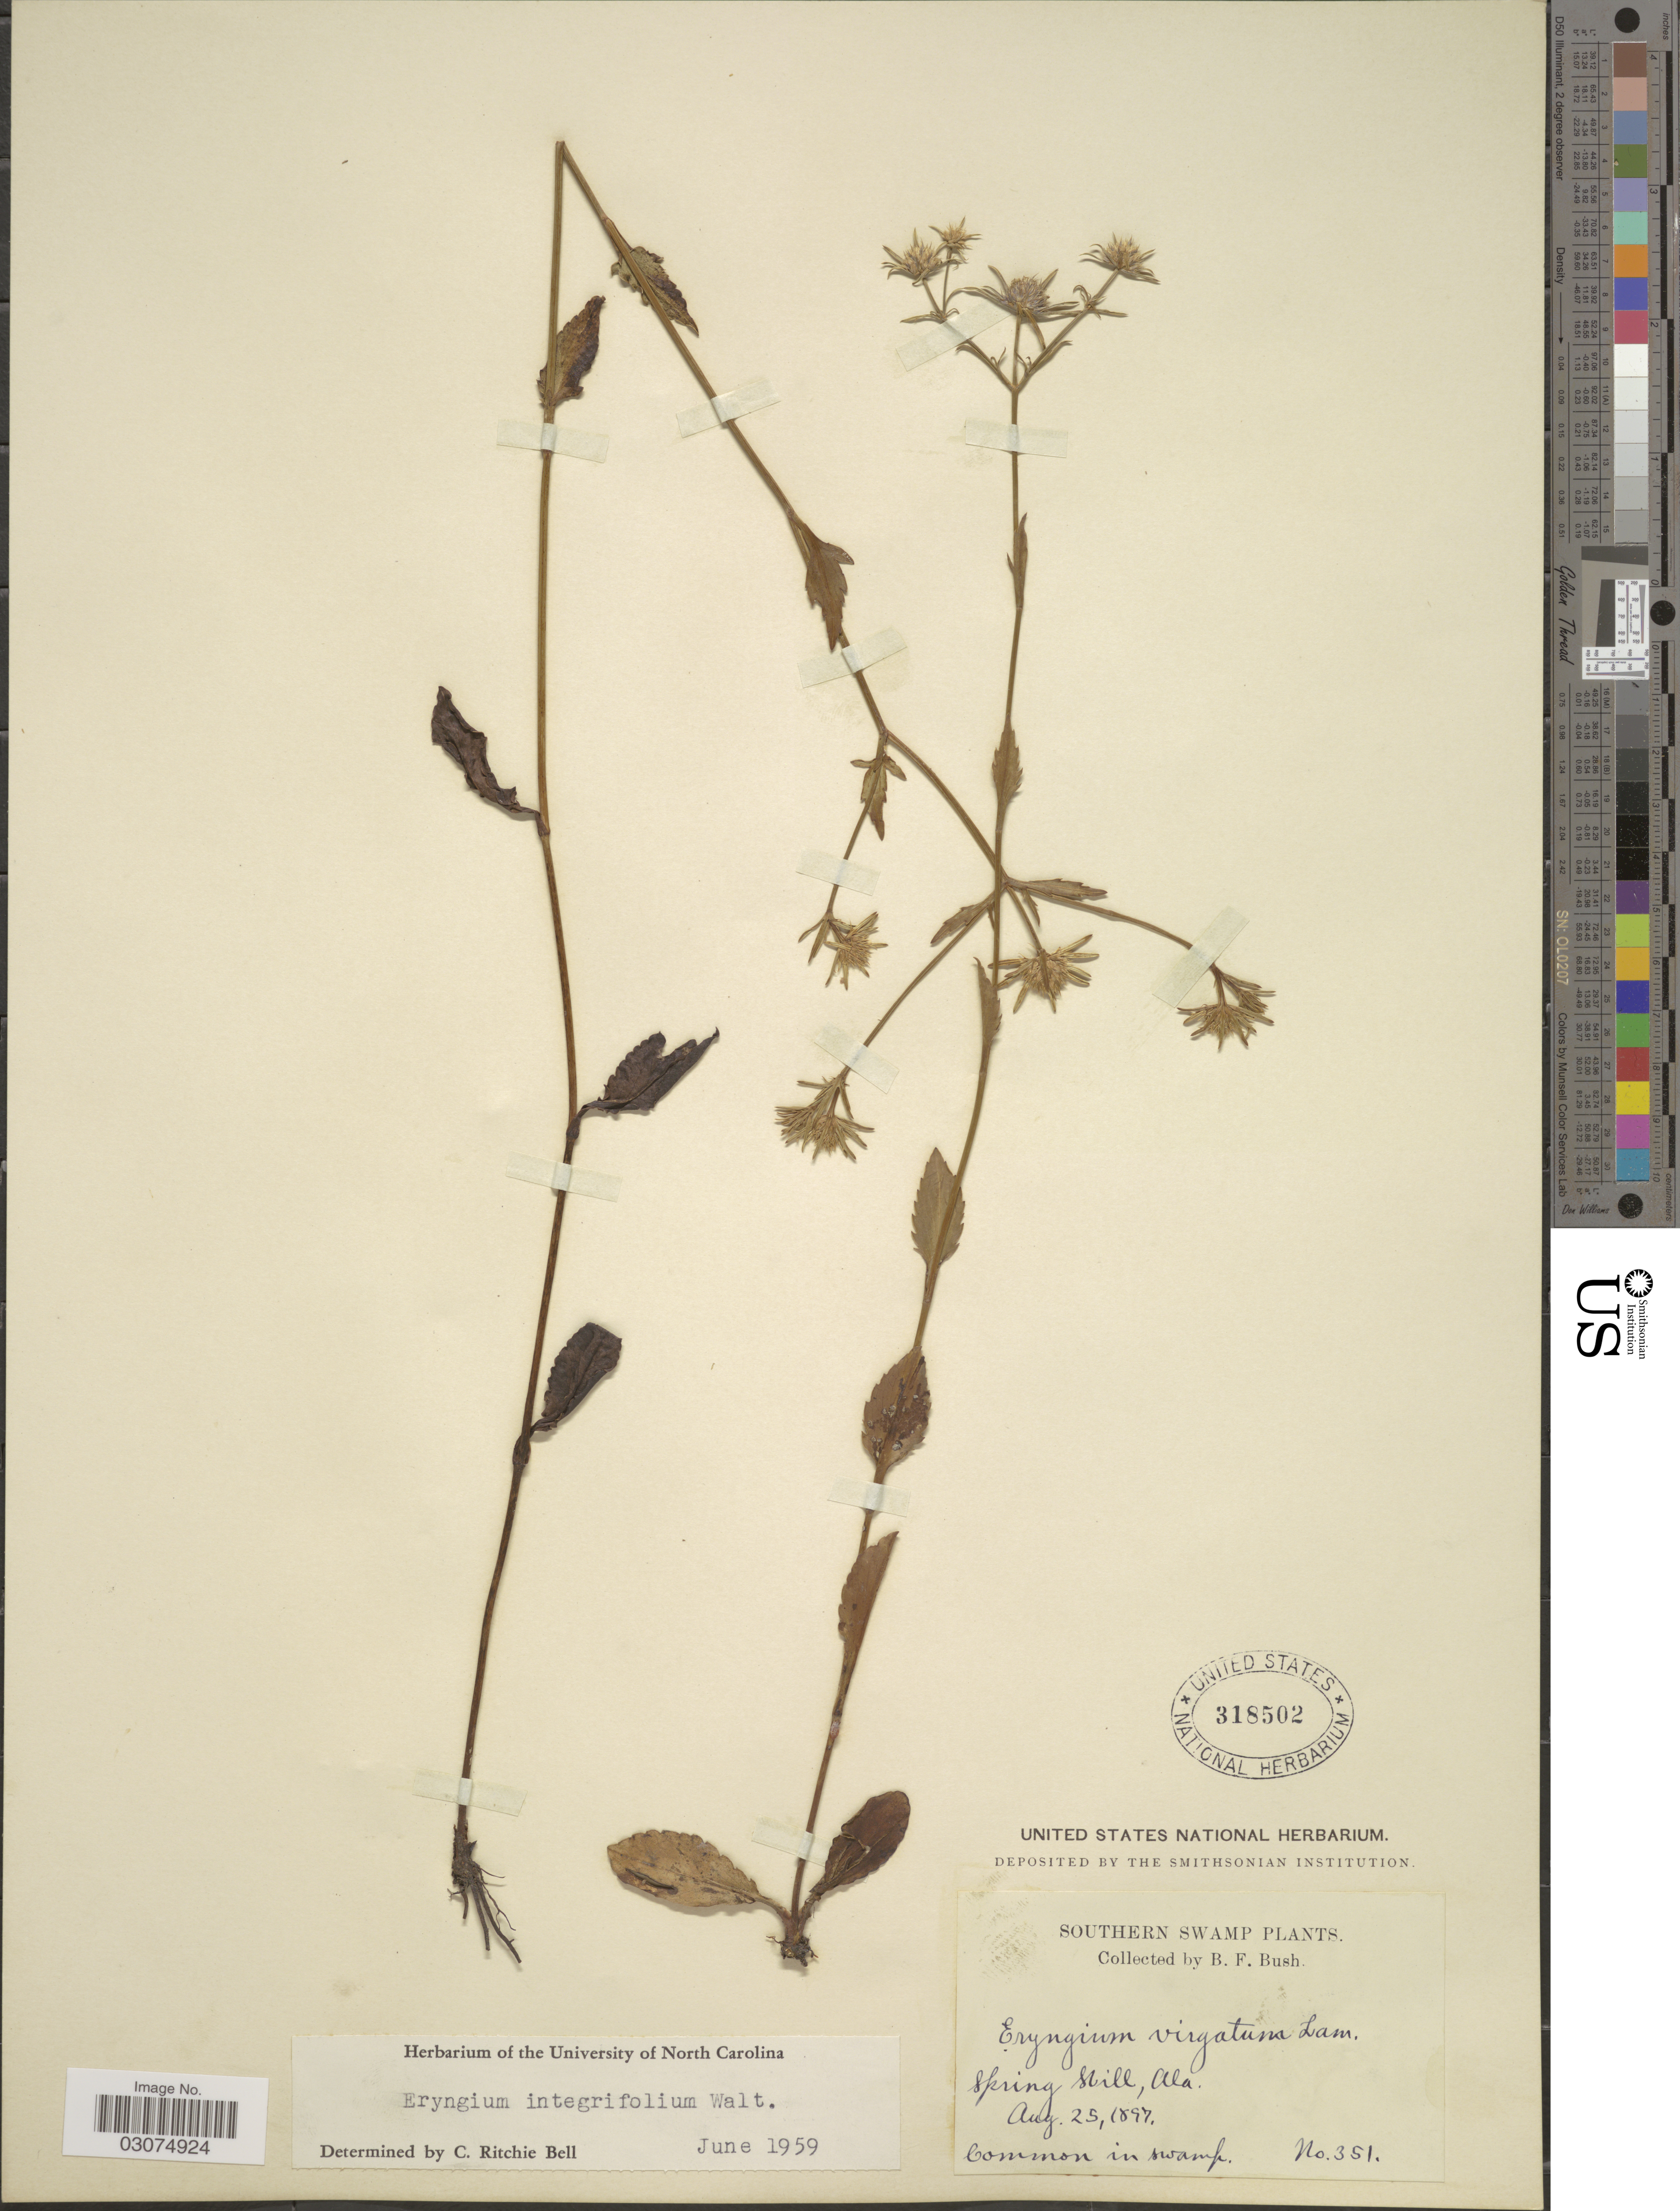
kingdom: Plantae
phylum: Tracheophyta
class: Magnoliopsida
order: Apiales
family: Apiaceae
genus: Eryngium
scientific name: Eryngium integrifolium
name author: Walter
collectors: B. F. Bush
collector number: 351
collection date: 1897-08-25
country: United States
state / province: Alabama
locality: Southern Swamp. Spring Hill, Ala.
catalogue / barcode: US 318502